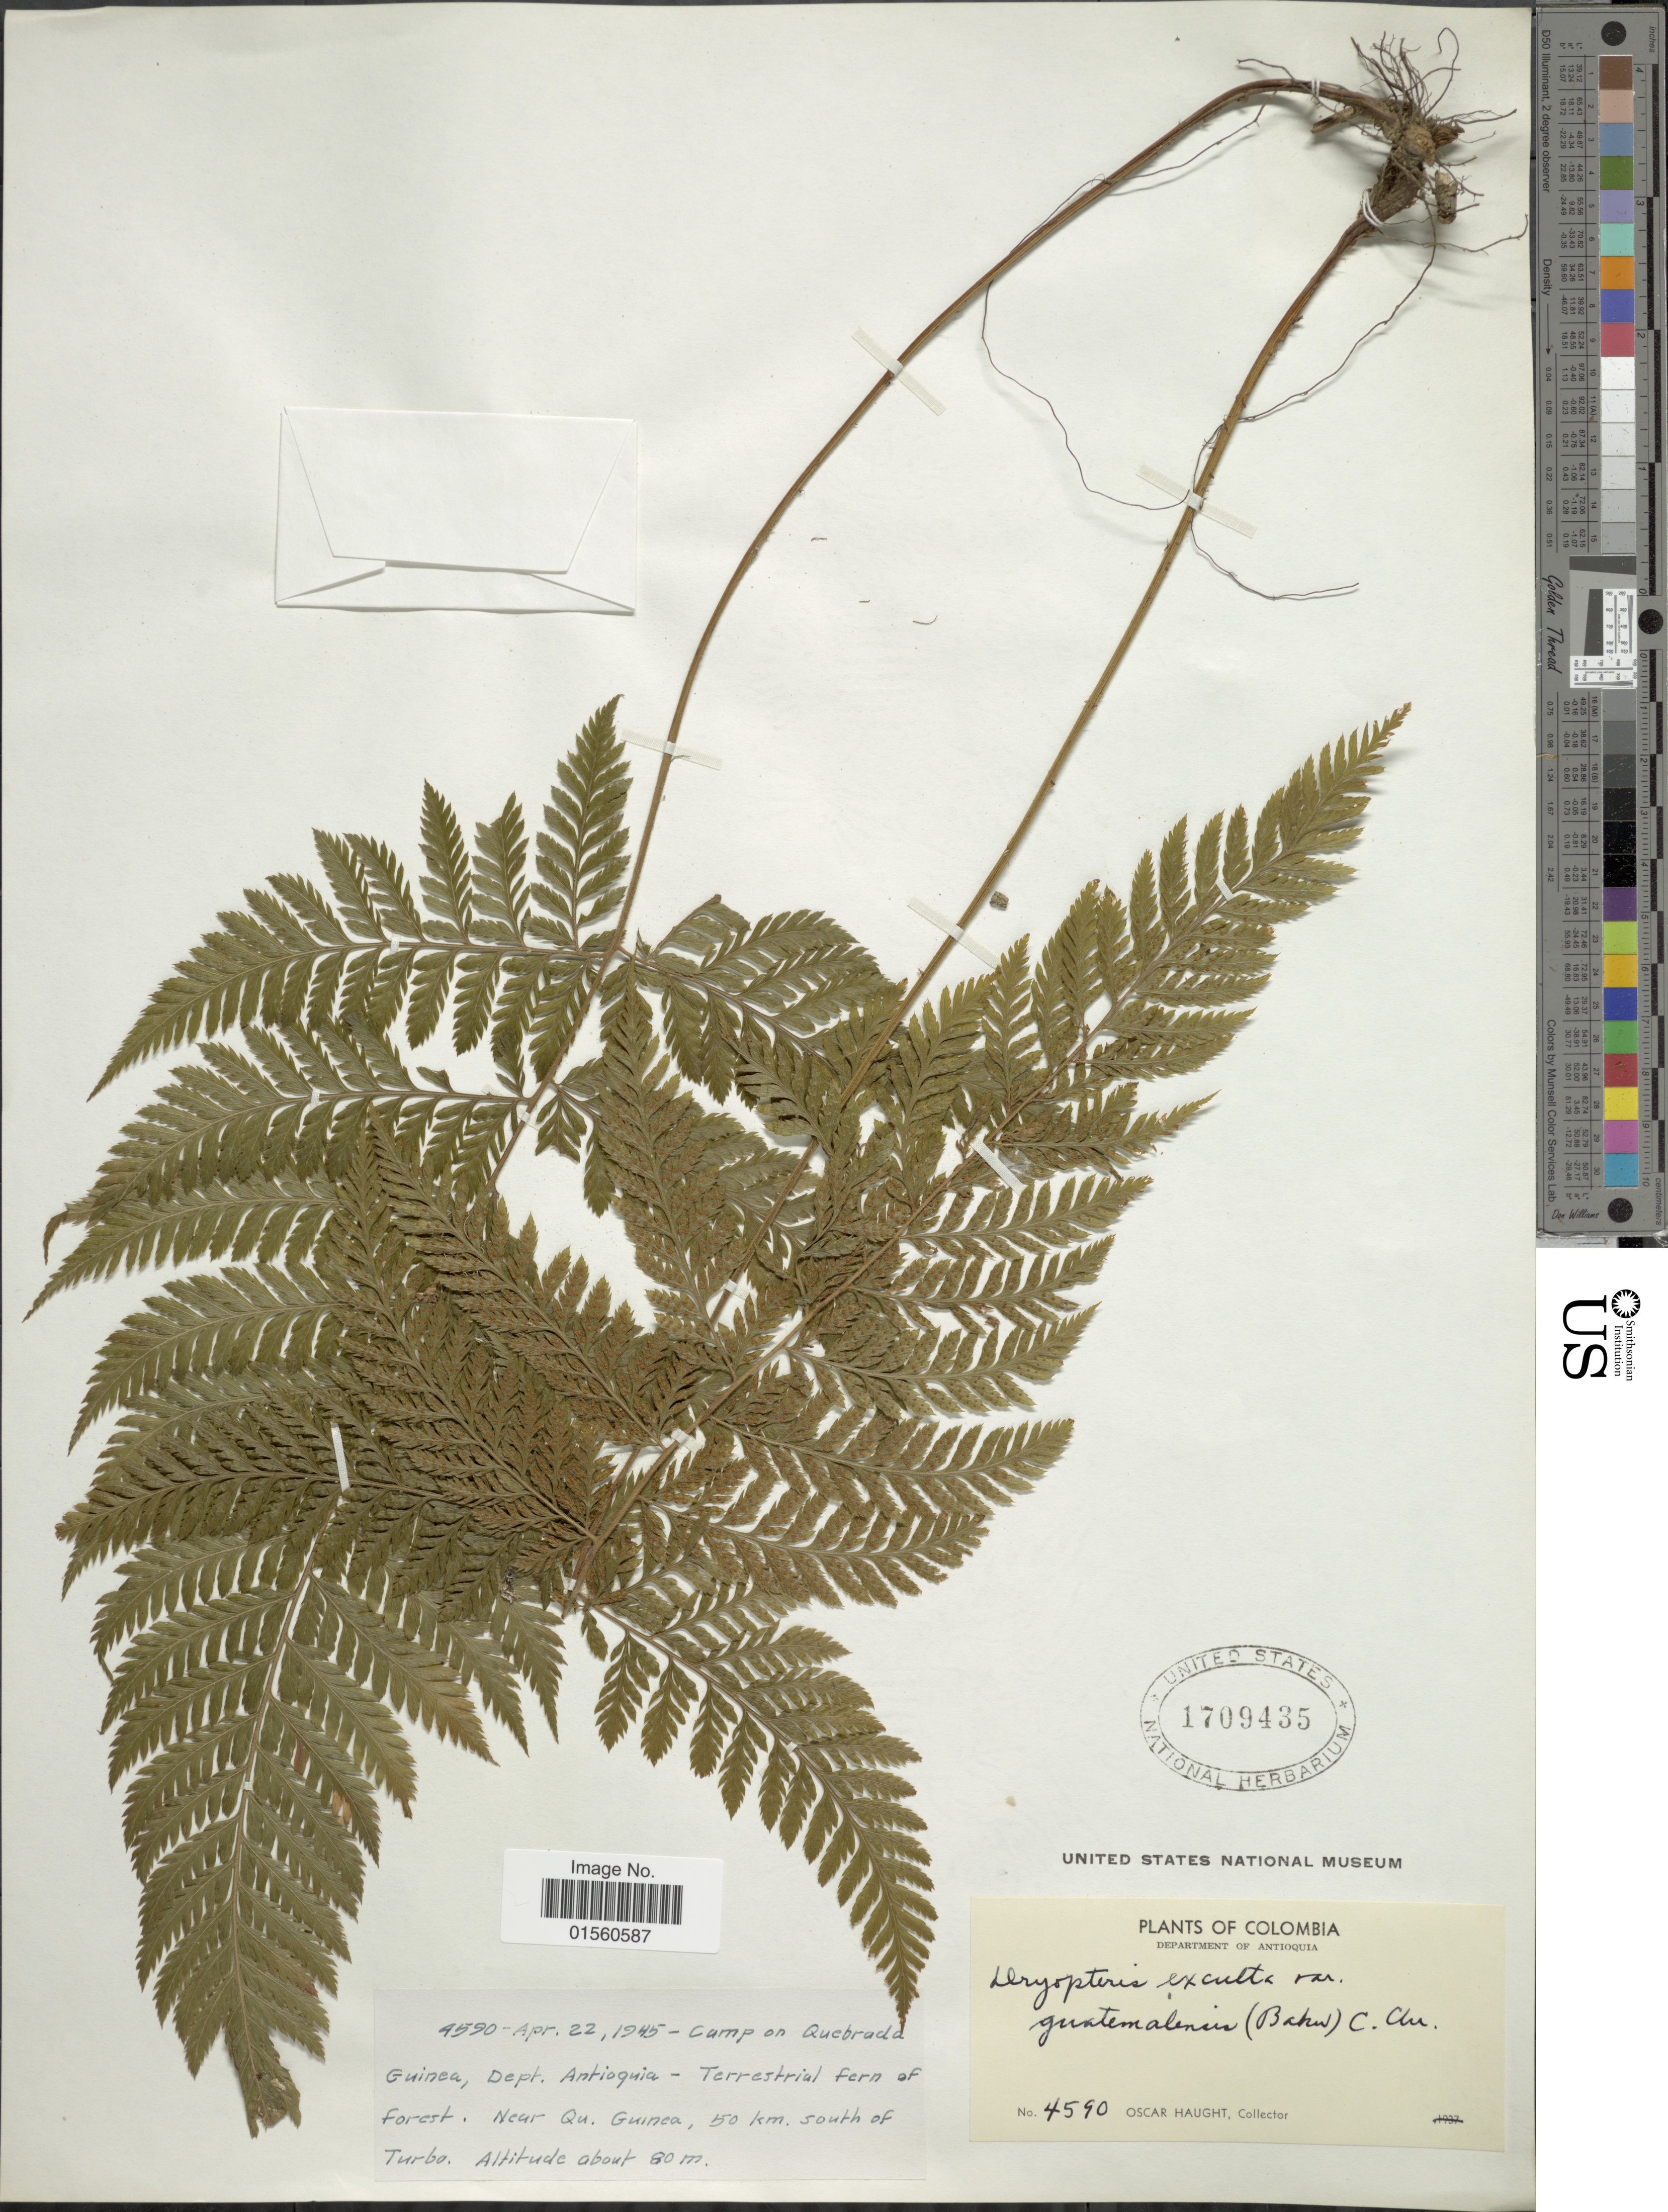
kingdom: Plantae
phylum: Tracheophyta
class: Polypodiopsida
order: Polypodiales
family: Dryopteridaceae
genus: Parapolystichum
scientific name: Parapolystichum excultum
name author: (Mett.) Labiak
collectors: O. Haught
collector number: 4590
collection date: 1945-04-22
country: Colombia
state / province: Antioquia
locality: Department of Antioquia, Camp on Quebrada Guinea, Dept. Antioquia, near Qu. Guinea, 50 km south of Turbo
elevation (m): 80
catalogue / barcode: US 1709435